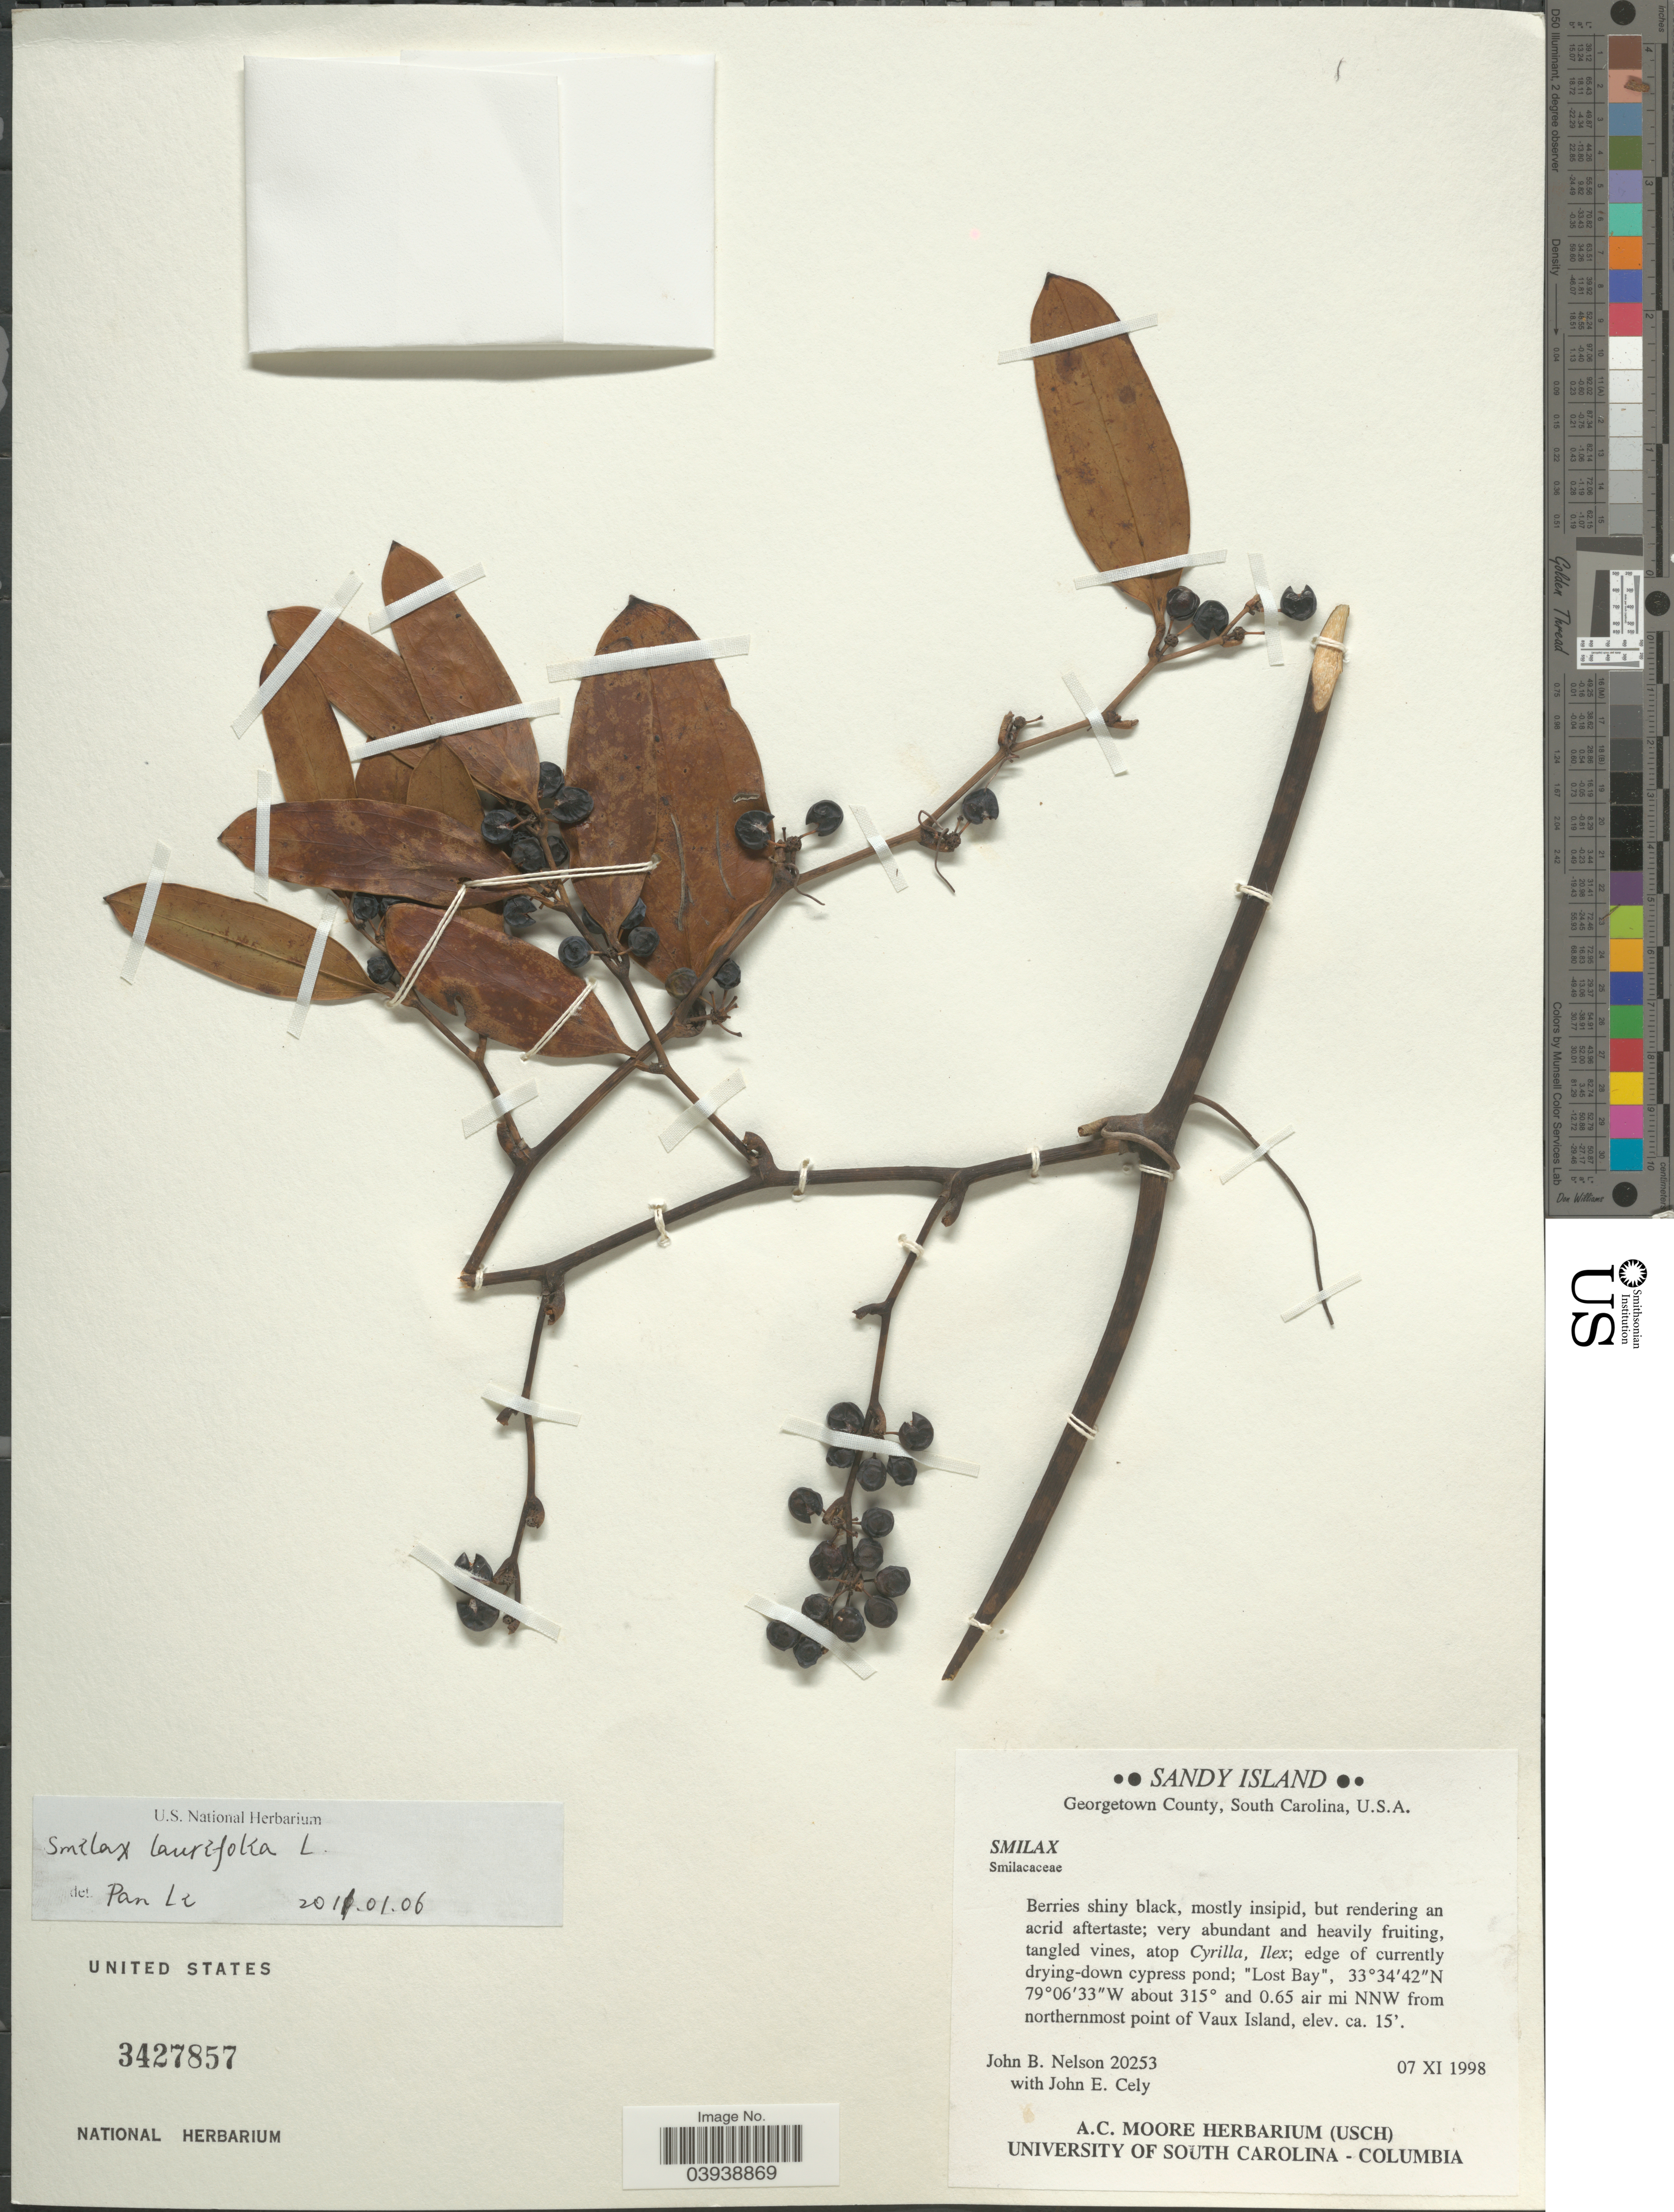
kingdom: Plantae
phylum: Tracheophyta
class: Liliopsida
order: Liliales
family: Smilacaceae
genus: Smilax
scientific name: Smilax laurifolia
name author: L.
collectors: J. B. Nelson & J. Cely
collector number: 20253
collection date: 1998-11-07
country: United States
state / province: South Carolina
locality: Sandy Island. Georgetown County. Edge of currently drying-down cypress pond; about 315° and 0.65 air mi NNW from northernmost point of Vaux Island.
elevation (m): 5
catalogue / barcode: US 3427857